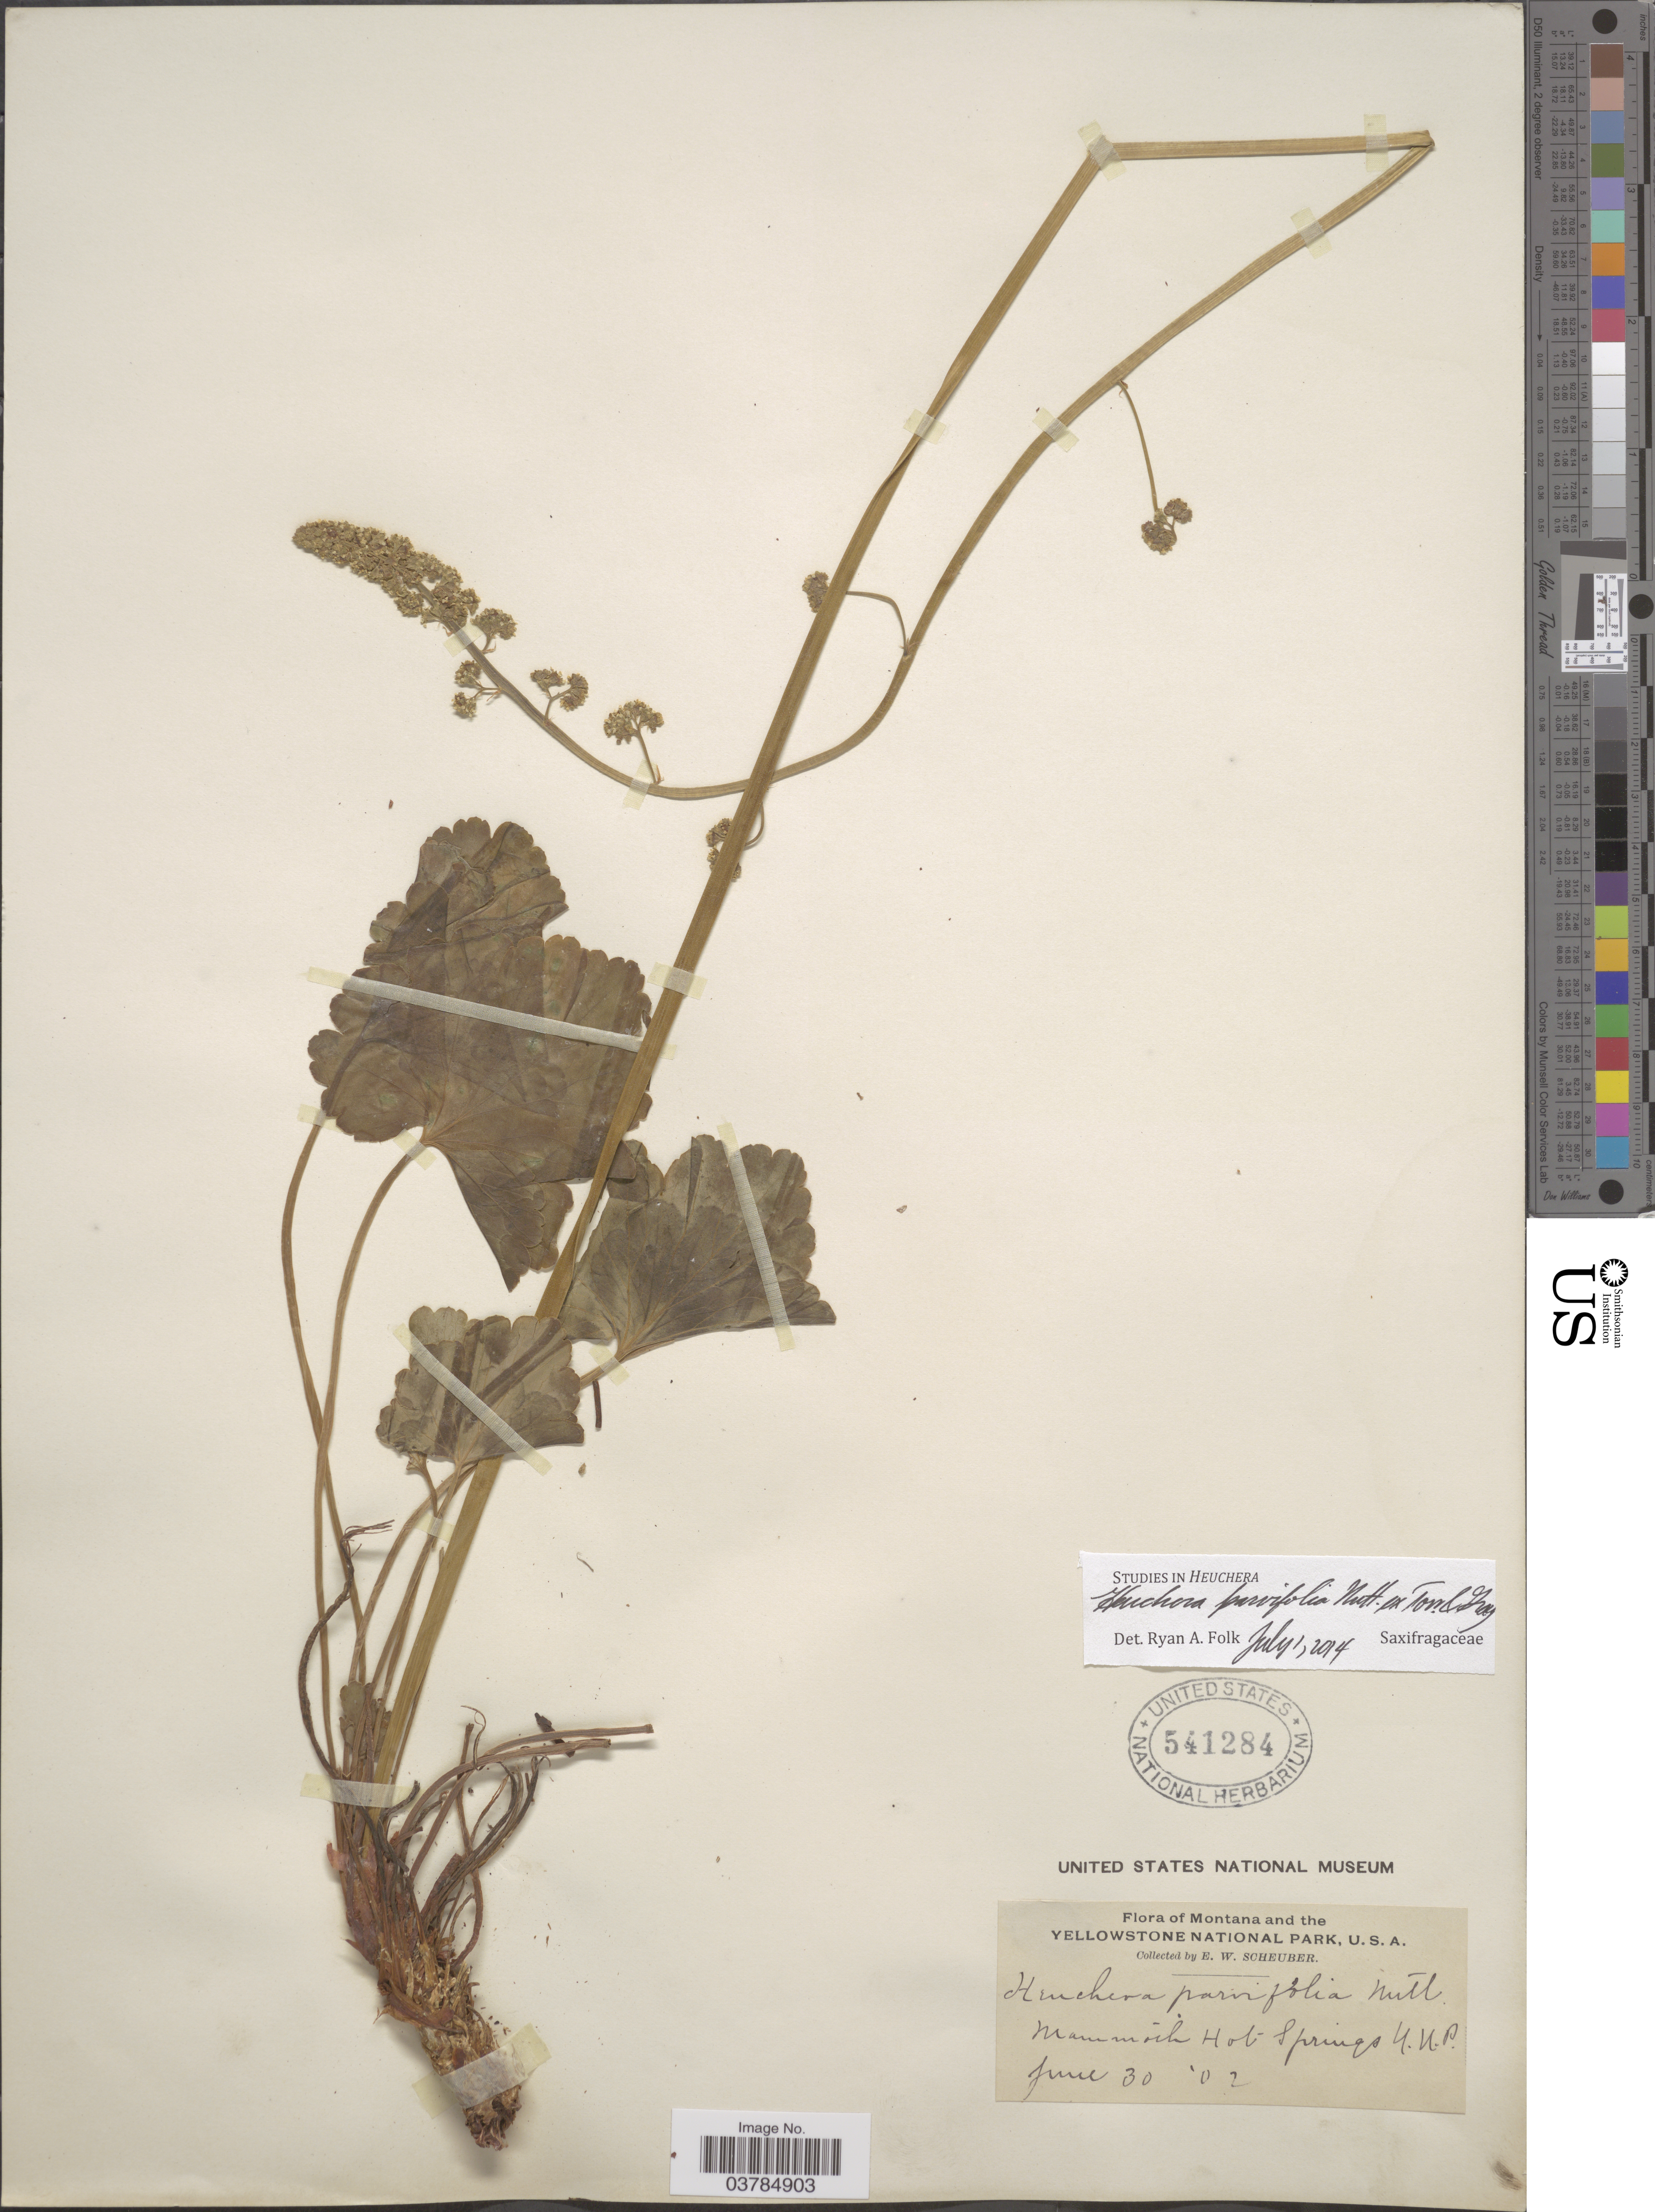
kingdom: Plantae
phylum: Tracheophyta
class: Magnoliopsida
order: Saxifragales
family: Saxifragaceae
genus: Heuchera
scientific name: Heuchera parvifolia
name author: Nutt.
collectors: E. Scheuber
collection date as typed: Transcribed d/m/y: 30/6/2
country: United States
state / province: Montana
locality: Montana and the Yellowstone Park. Mammoth Hot Springs Y.N.P.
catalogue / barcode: US 541284